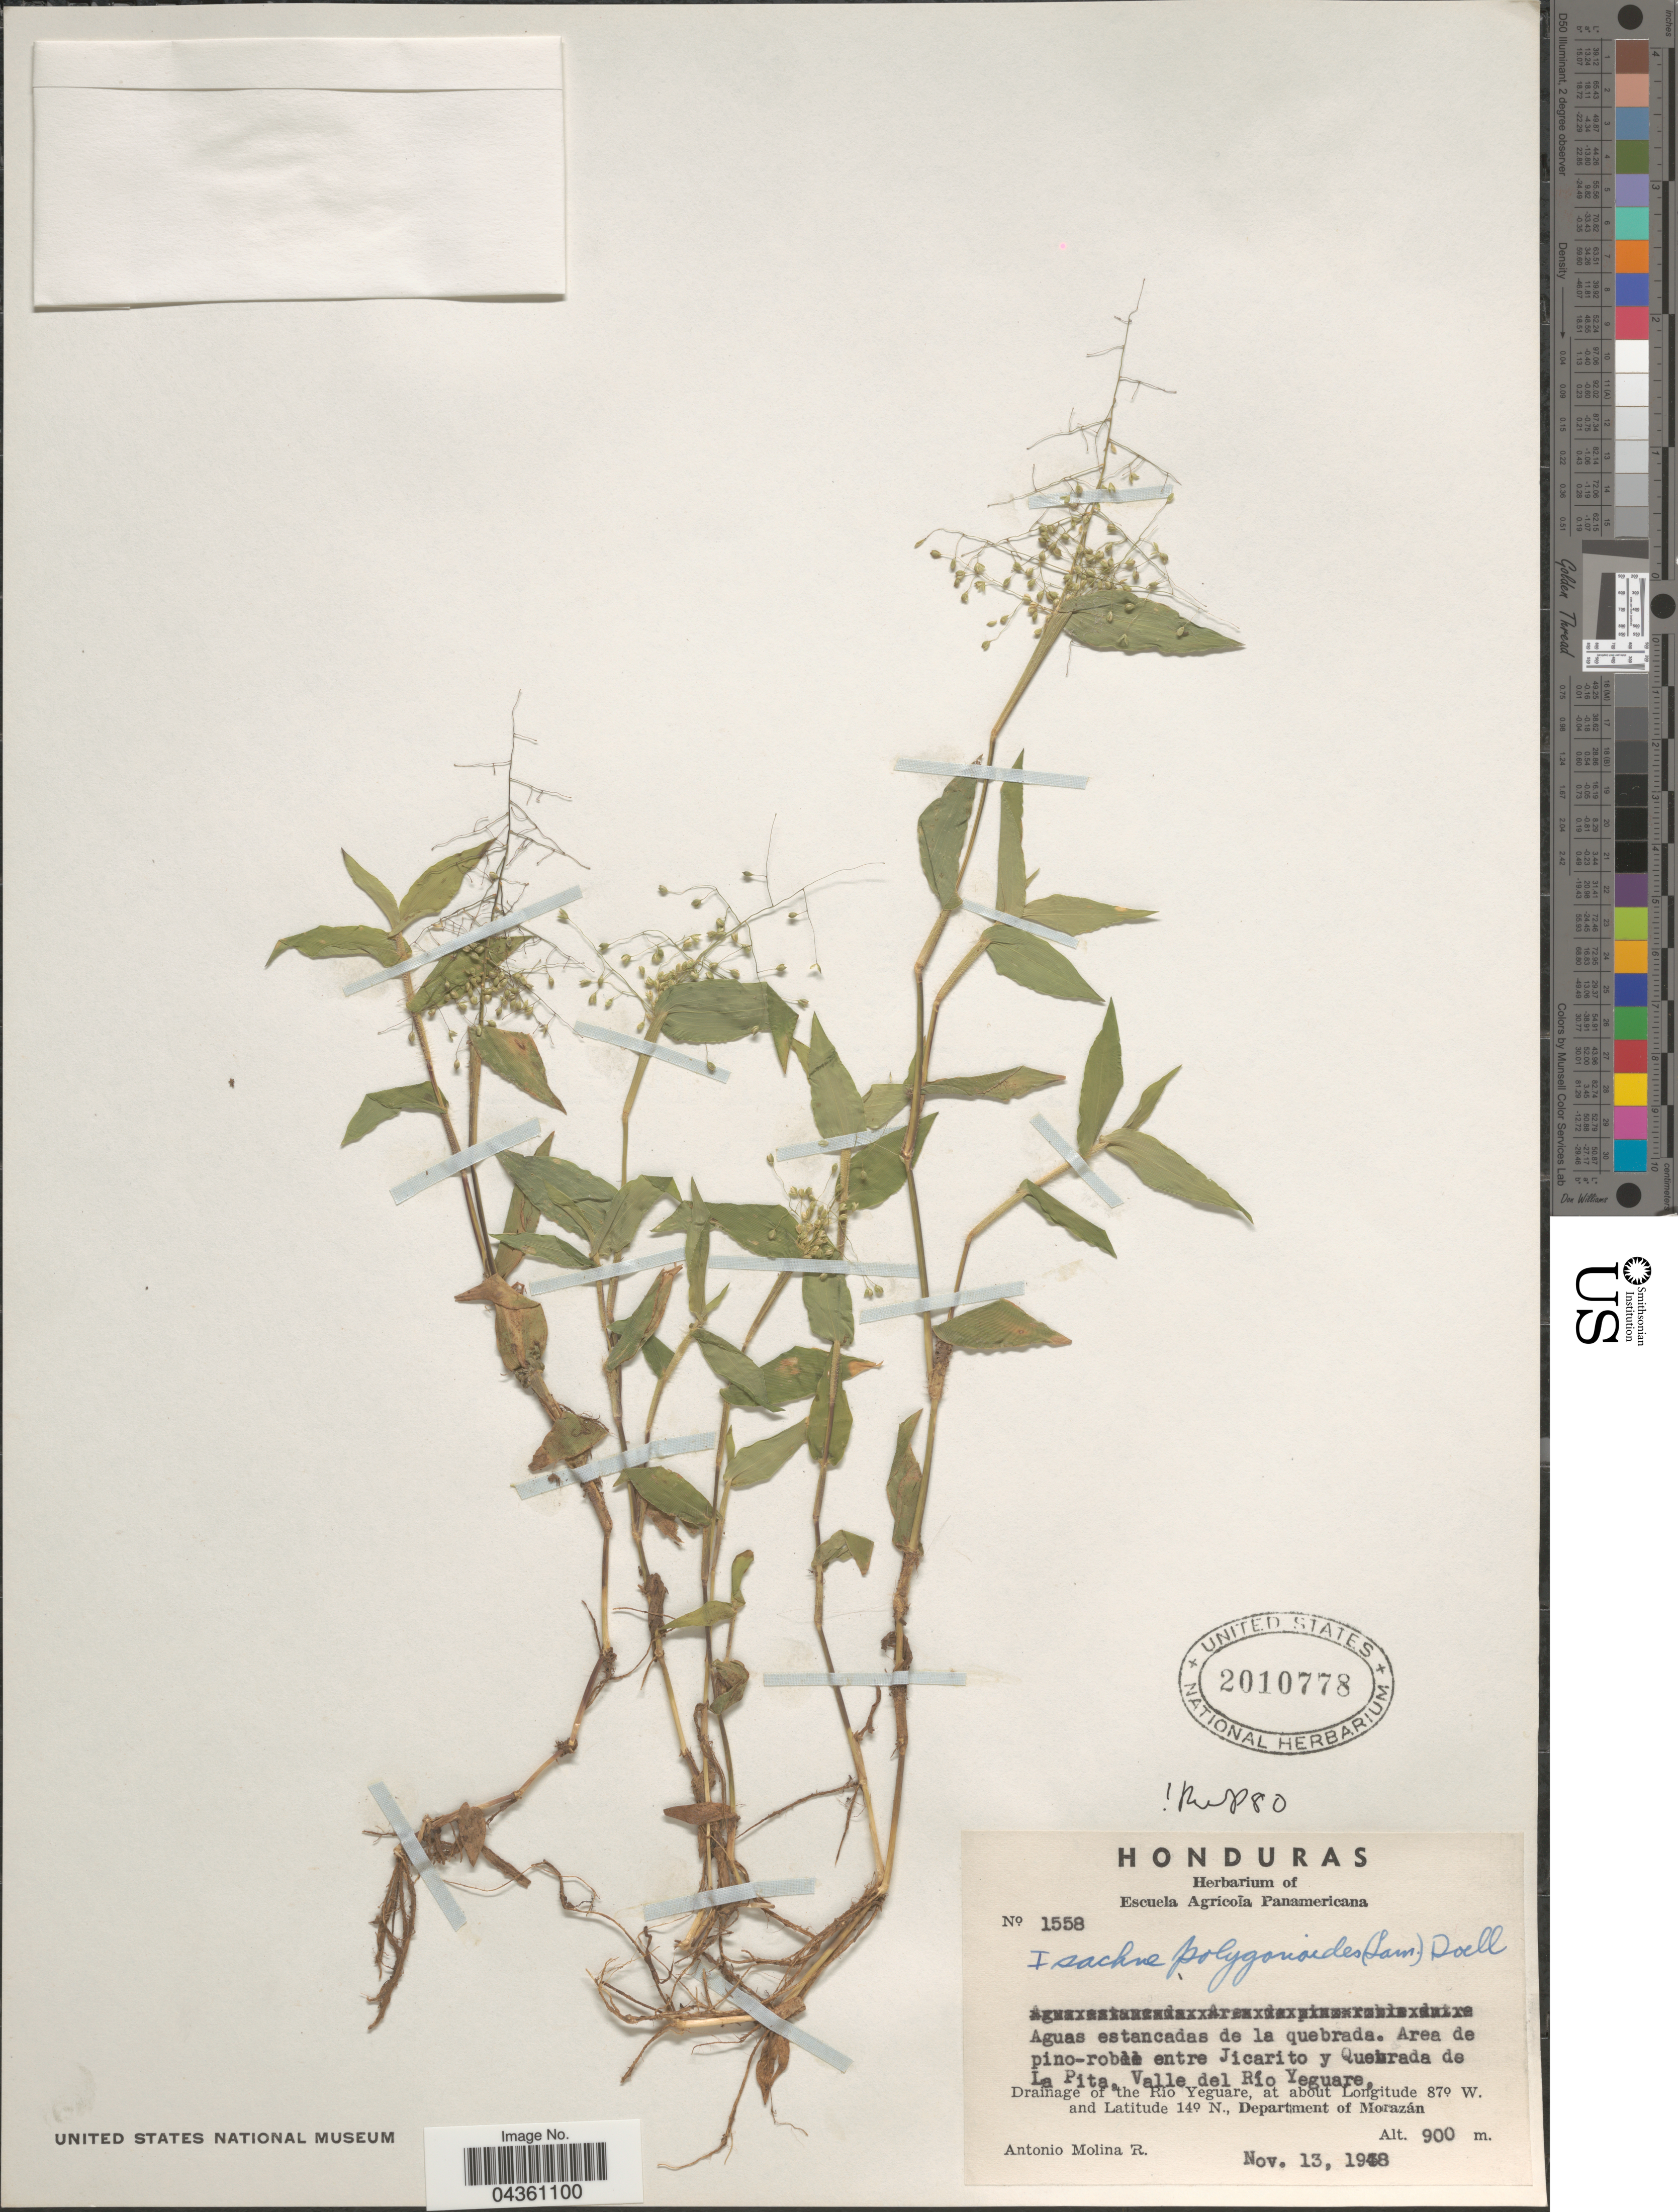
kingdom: Plantae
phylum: Tracheophyta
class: Liliopsida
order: Poales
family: Poaceae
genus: Isachne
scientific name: Isachne polygonoides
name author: (Lam.) Döll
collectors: A. Molina R.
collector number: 1558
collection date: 1948-11-13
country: Honduras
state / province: Fco. Morazán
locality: Area de pino-roble entre Jicarito y Quebrada de La Pita, Valle del Río Yeguare, Drainage of the Río Yeguare, Department of Morazán.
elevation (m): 900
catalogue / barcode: US 2010778